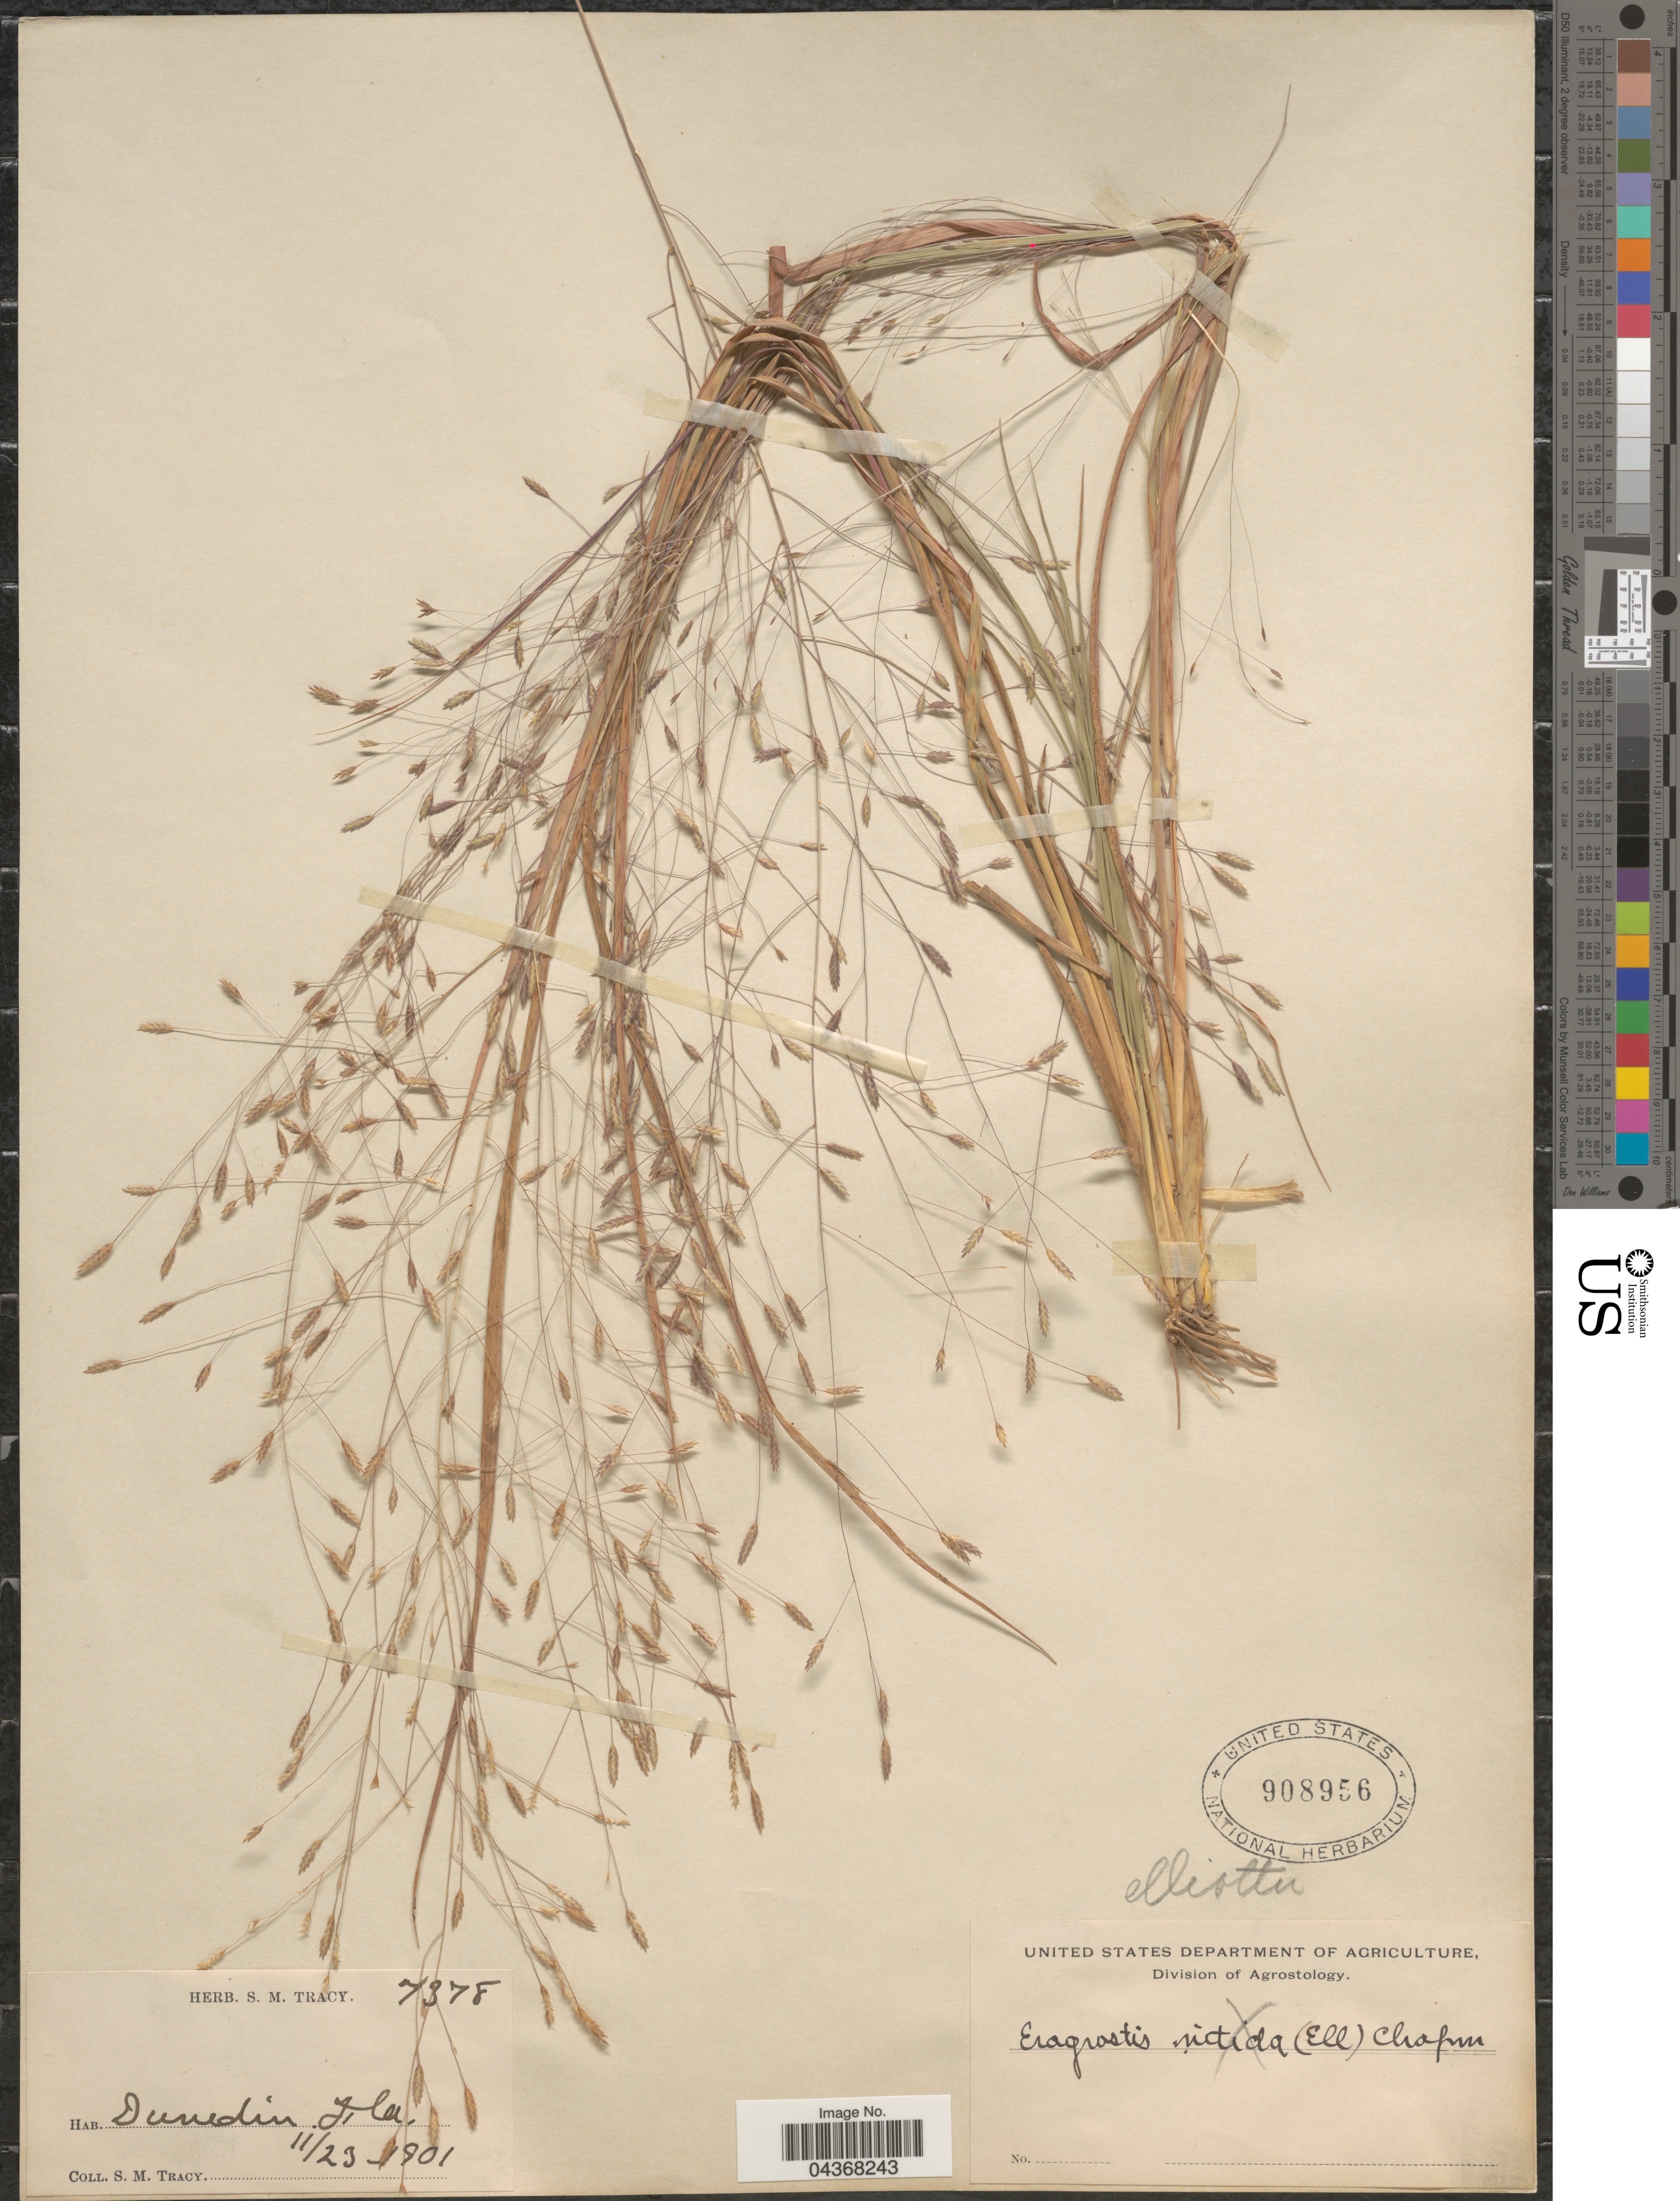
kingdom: Plantae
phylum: Tracheophyta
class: Liliopsida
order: Poales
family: Poaceae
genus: Eragrostis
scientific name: Eragrostis elliottii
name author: S. Watson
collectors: S. M. Tracy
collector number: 7378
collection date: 1901-11-23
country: United States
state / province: Florida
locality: Dunedin.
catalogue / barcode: US 908956